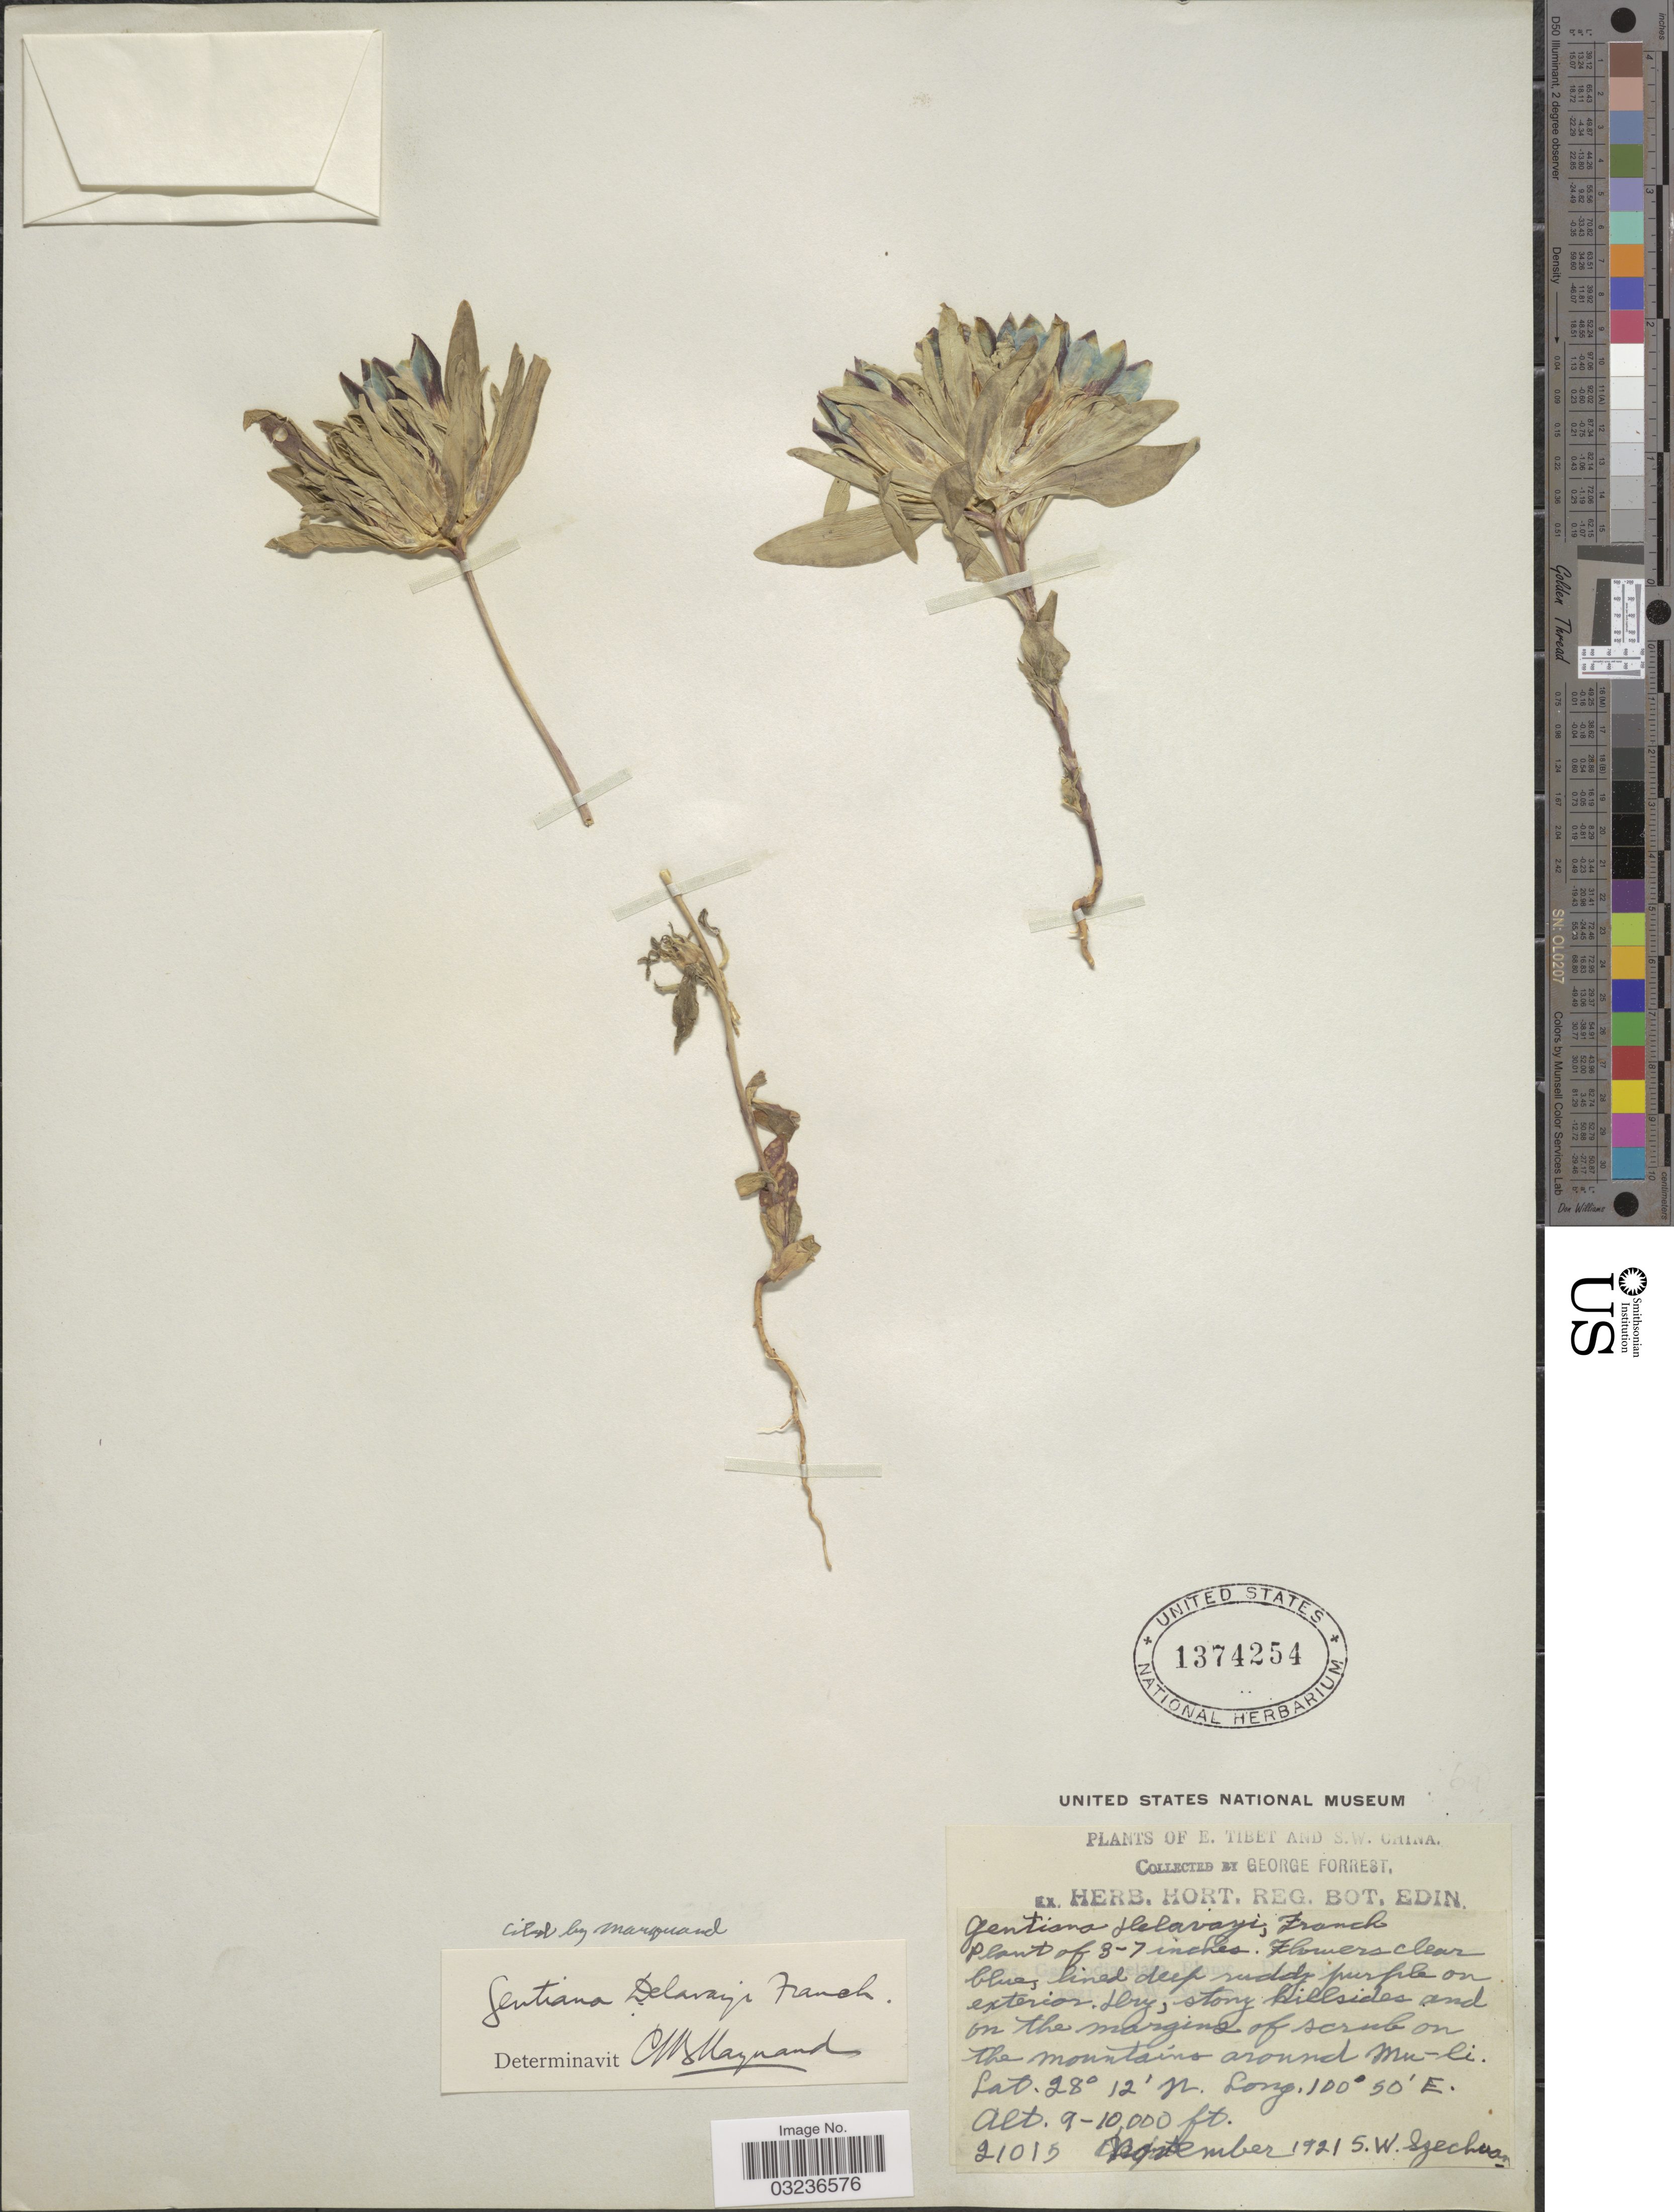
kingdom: Plantae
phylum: Tracheophyta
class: Magnoliopsida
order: Gentianales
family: Gentianaceae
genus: Gentiana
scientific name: Gentiana delavayi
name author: Franch.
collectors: G. Forrest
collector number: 21015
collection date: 1921-09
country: China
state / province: Sichuan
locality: E. Tibet and S.W. China. Dry, stony hillsides and on the margins of scrub on the mountains around Mu-li. S.W. Szechuan.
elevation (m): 2743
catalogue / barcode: US 1374254